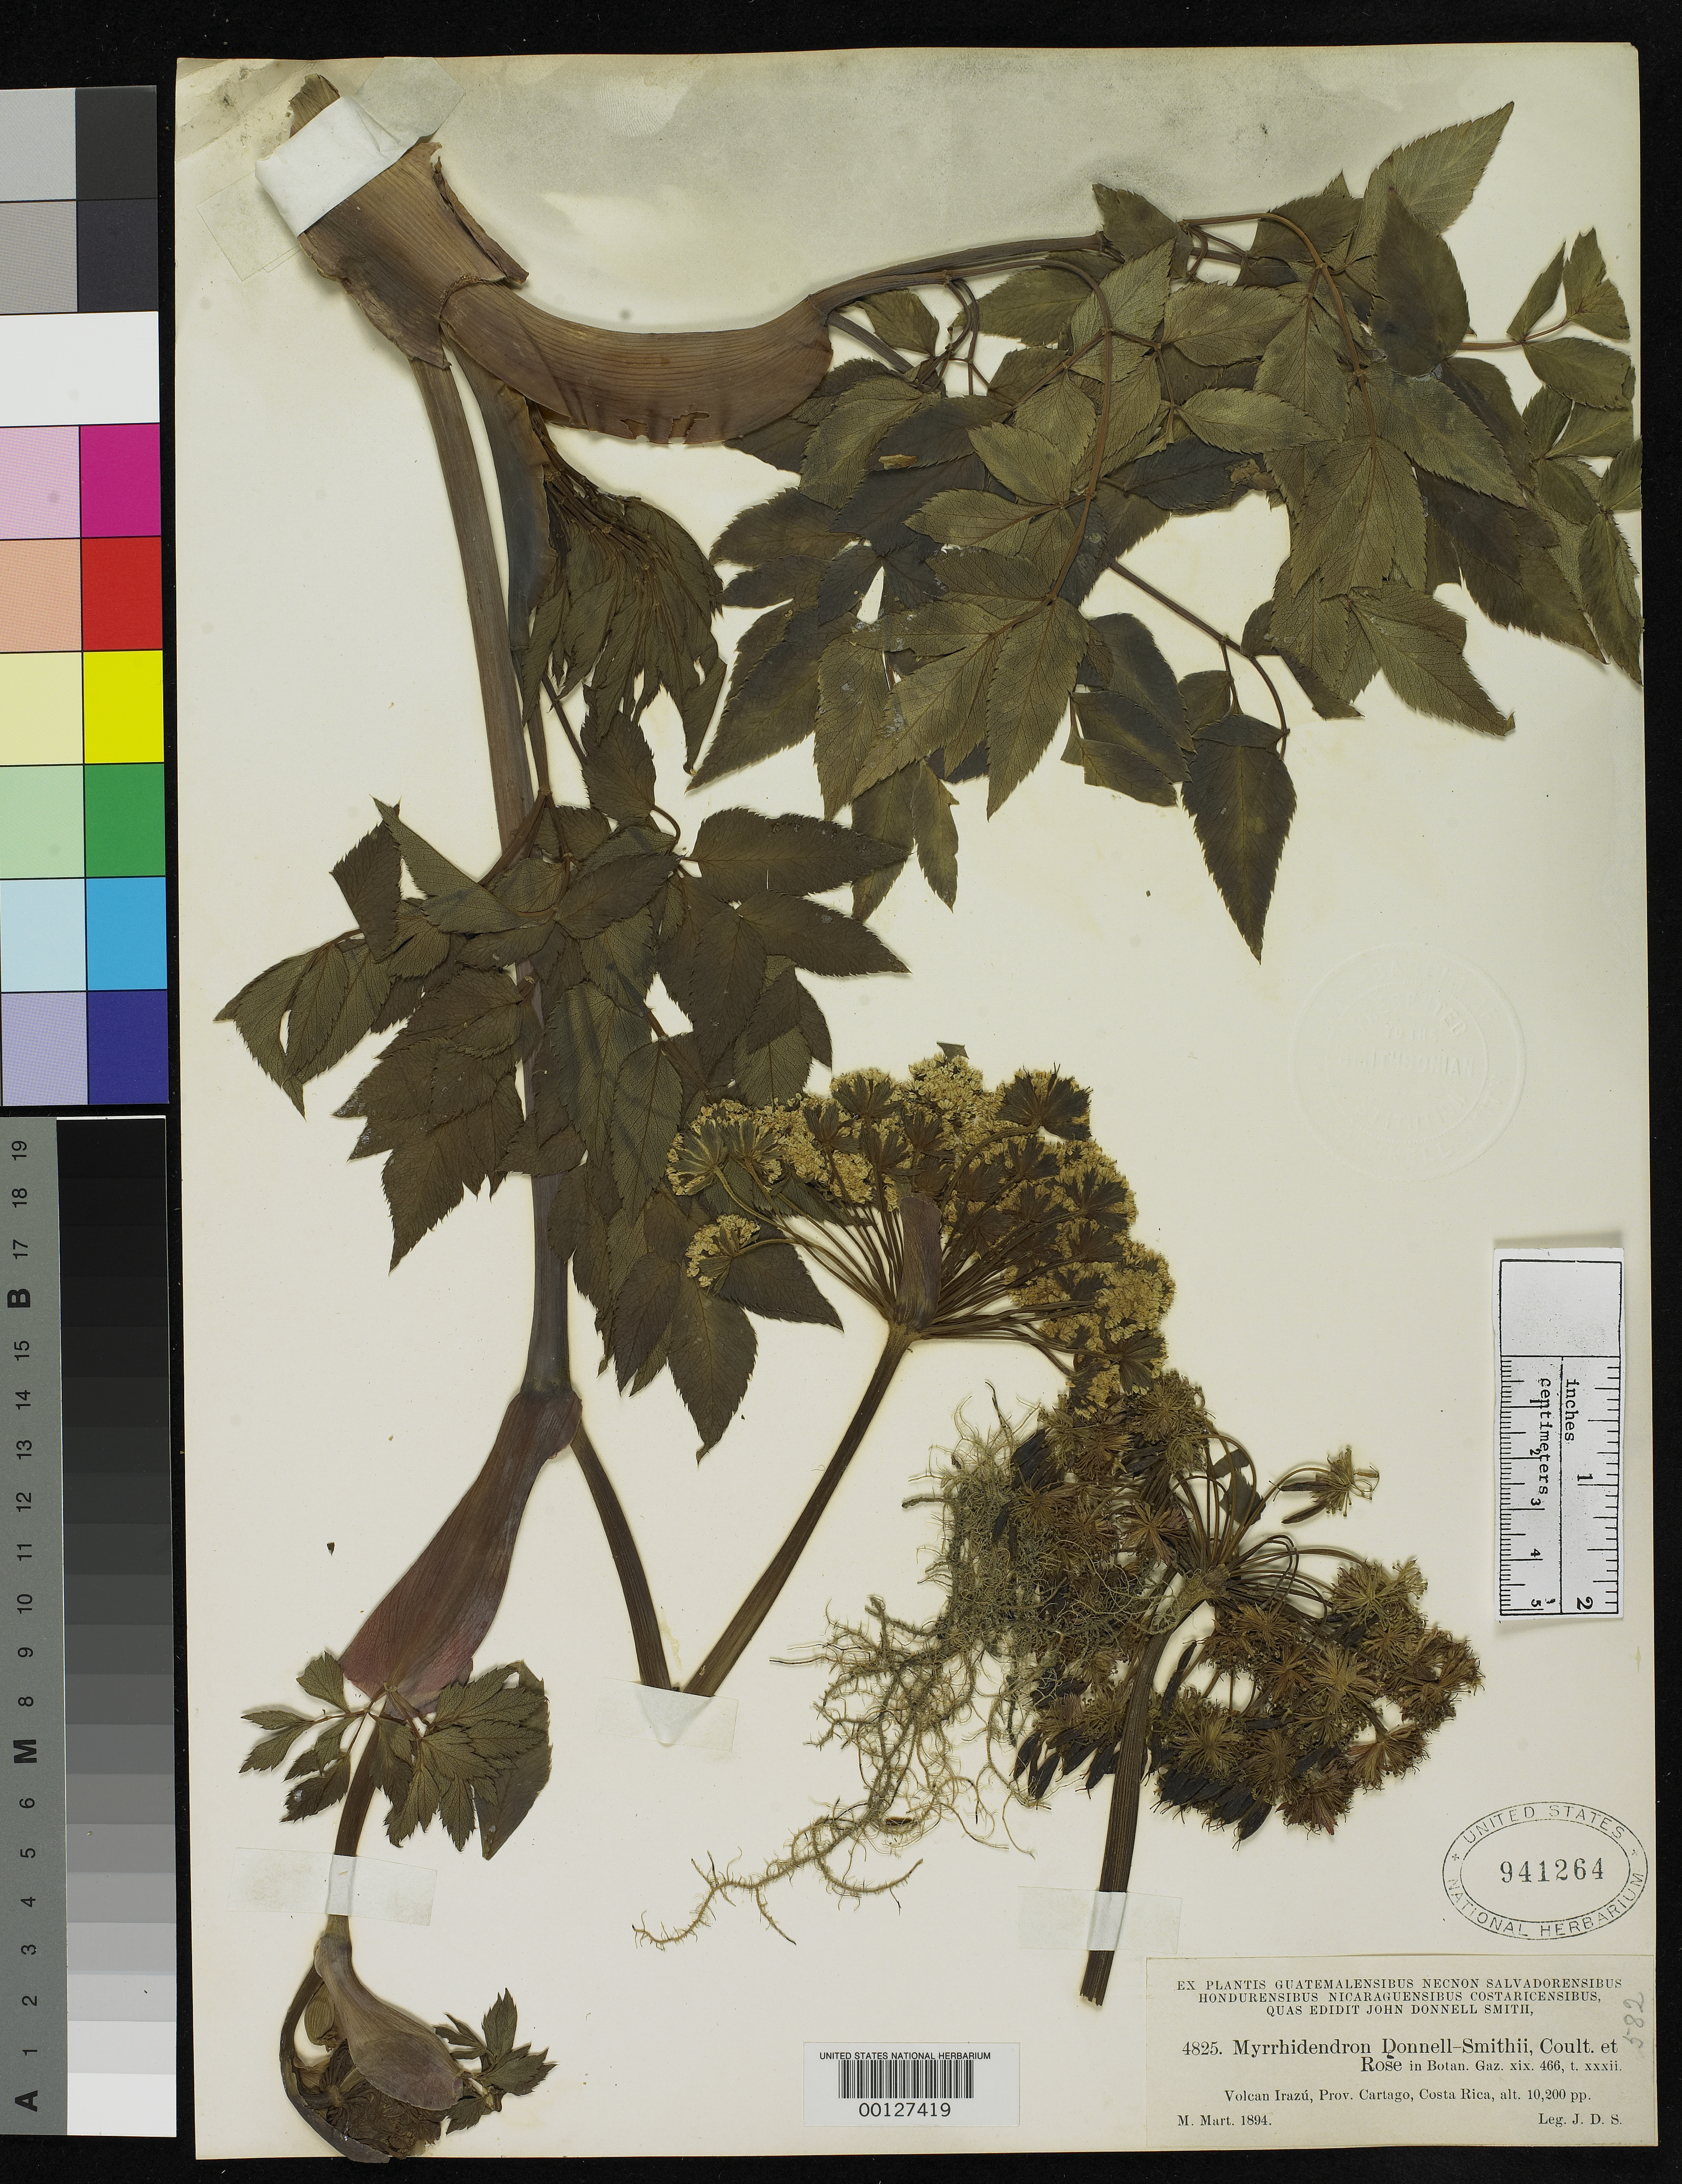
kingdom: Plantae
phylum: Tracheophyta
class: Magnoliopsida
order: Apiales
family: Apiaceae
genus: Myrrhidendron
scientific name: Myrrhidendron donnellsmithii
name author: J.M. Coult. & Rose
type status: Type Collection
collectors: J. Donnell Smith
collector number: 4825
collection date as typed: Mar 1894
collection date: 1894-03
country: Costa Rica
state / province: Cartago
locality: Summit of Volcano Irazu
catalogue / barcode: US 941264